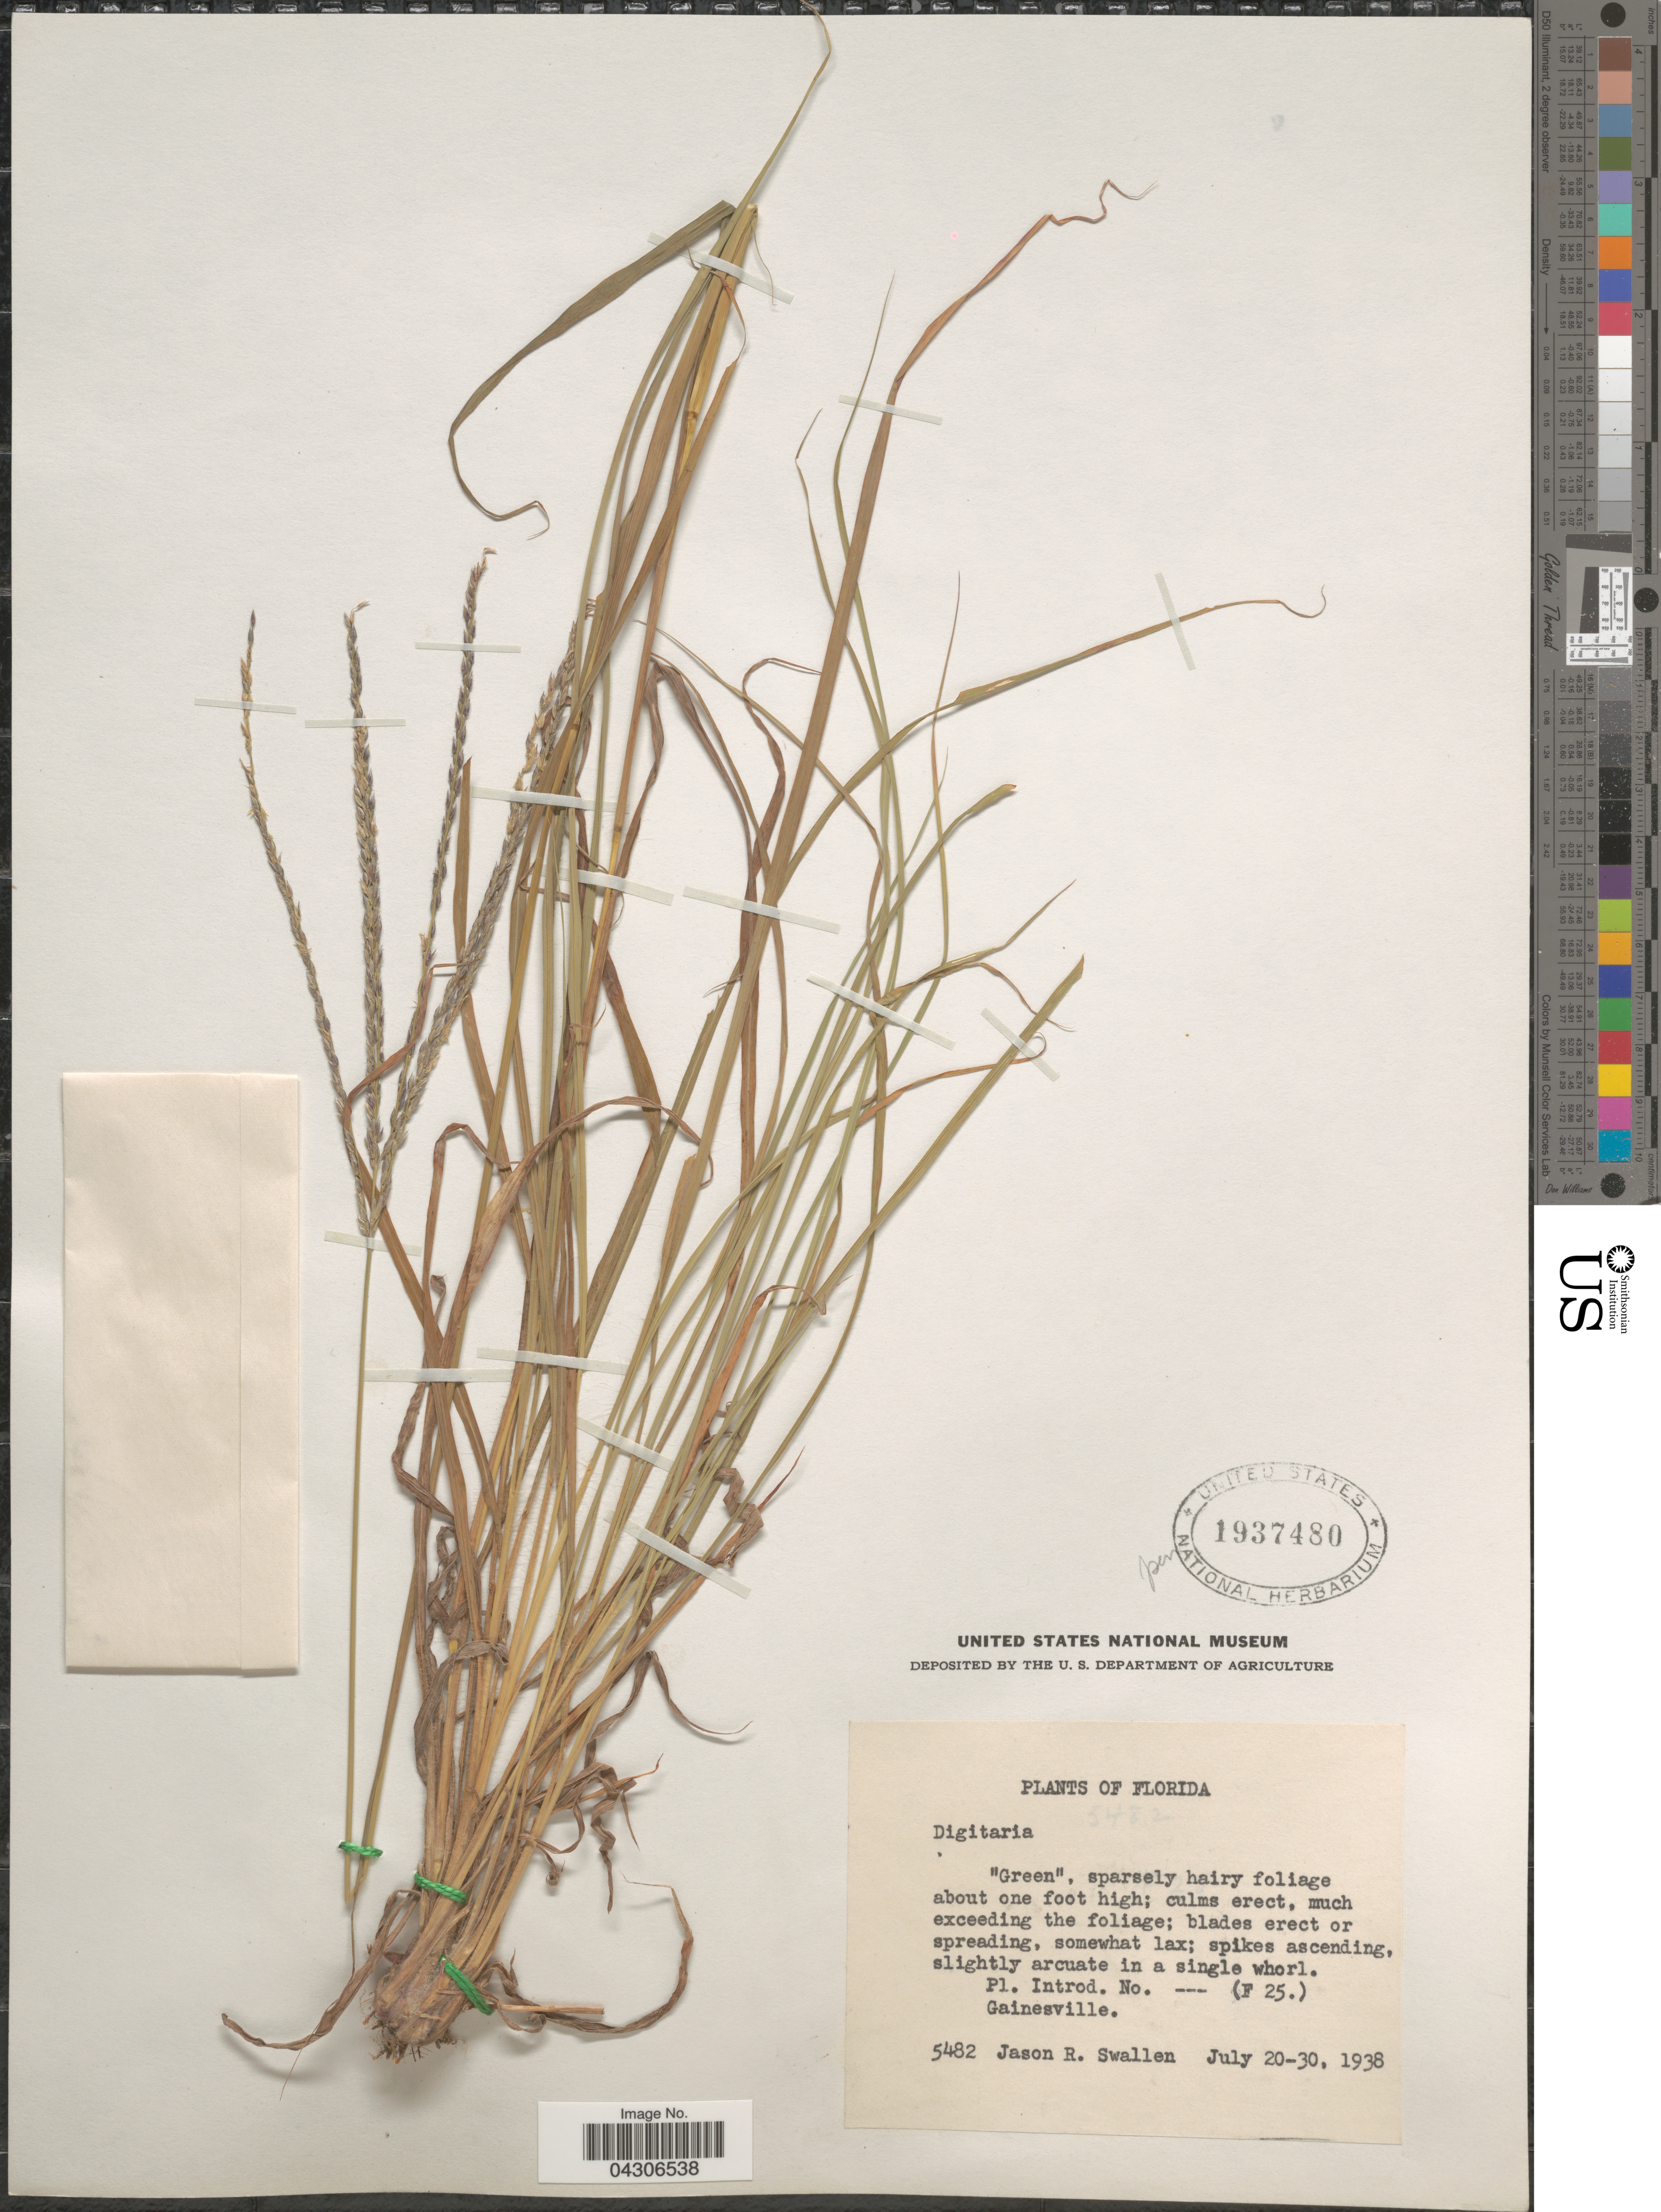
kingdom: Plantae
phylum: Tracheophyta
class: Liliopsida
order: Poales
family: Poaceae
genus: Digitaria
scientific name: Digitaria sp.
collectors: J. R. Swallen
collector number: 5482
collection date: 1938-07-20/1938-07-30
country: United States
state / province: Florida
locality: Gainesville.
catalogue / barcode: US 1937480